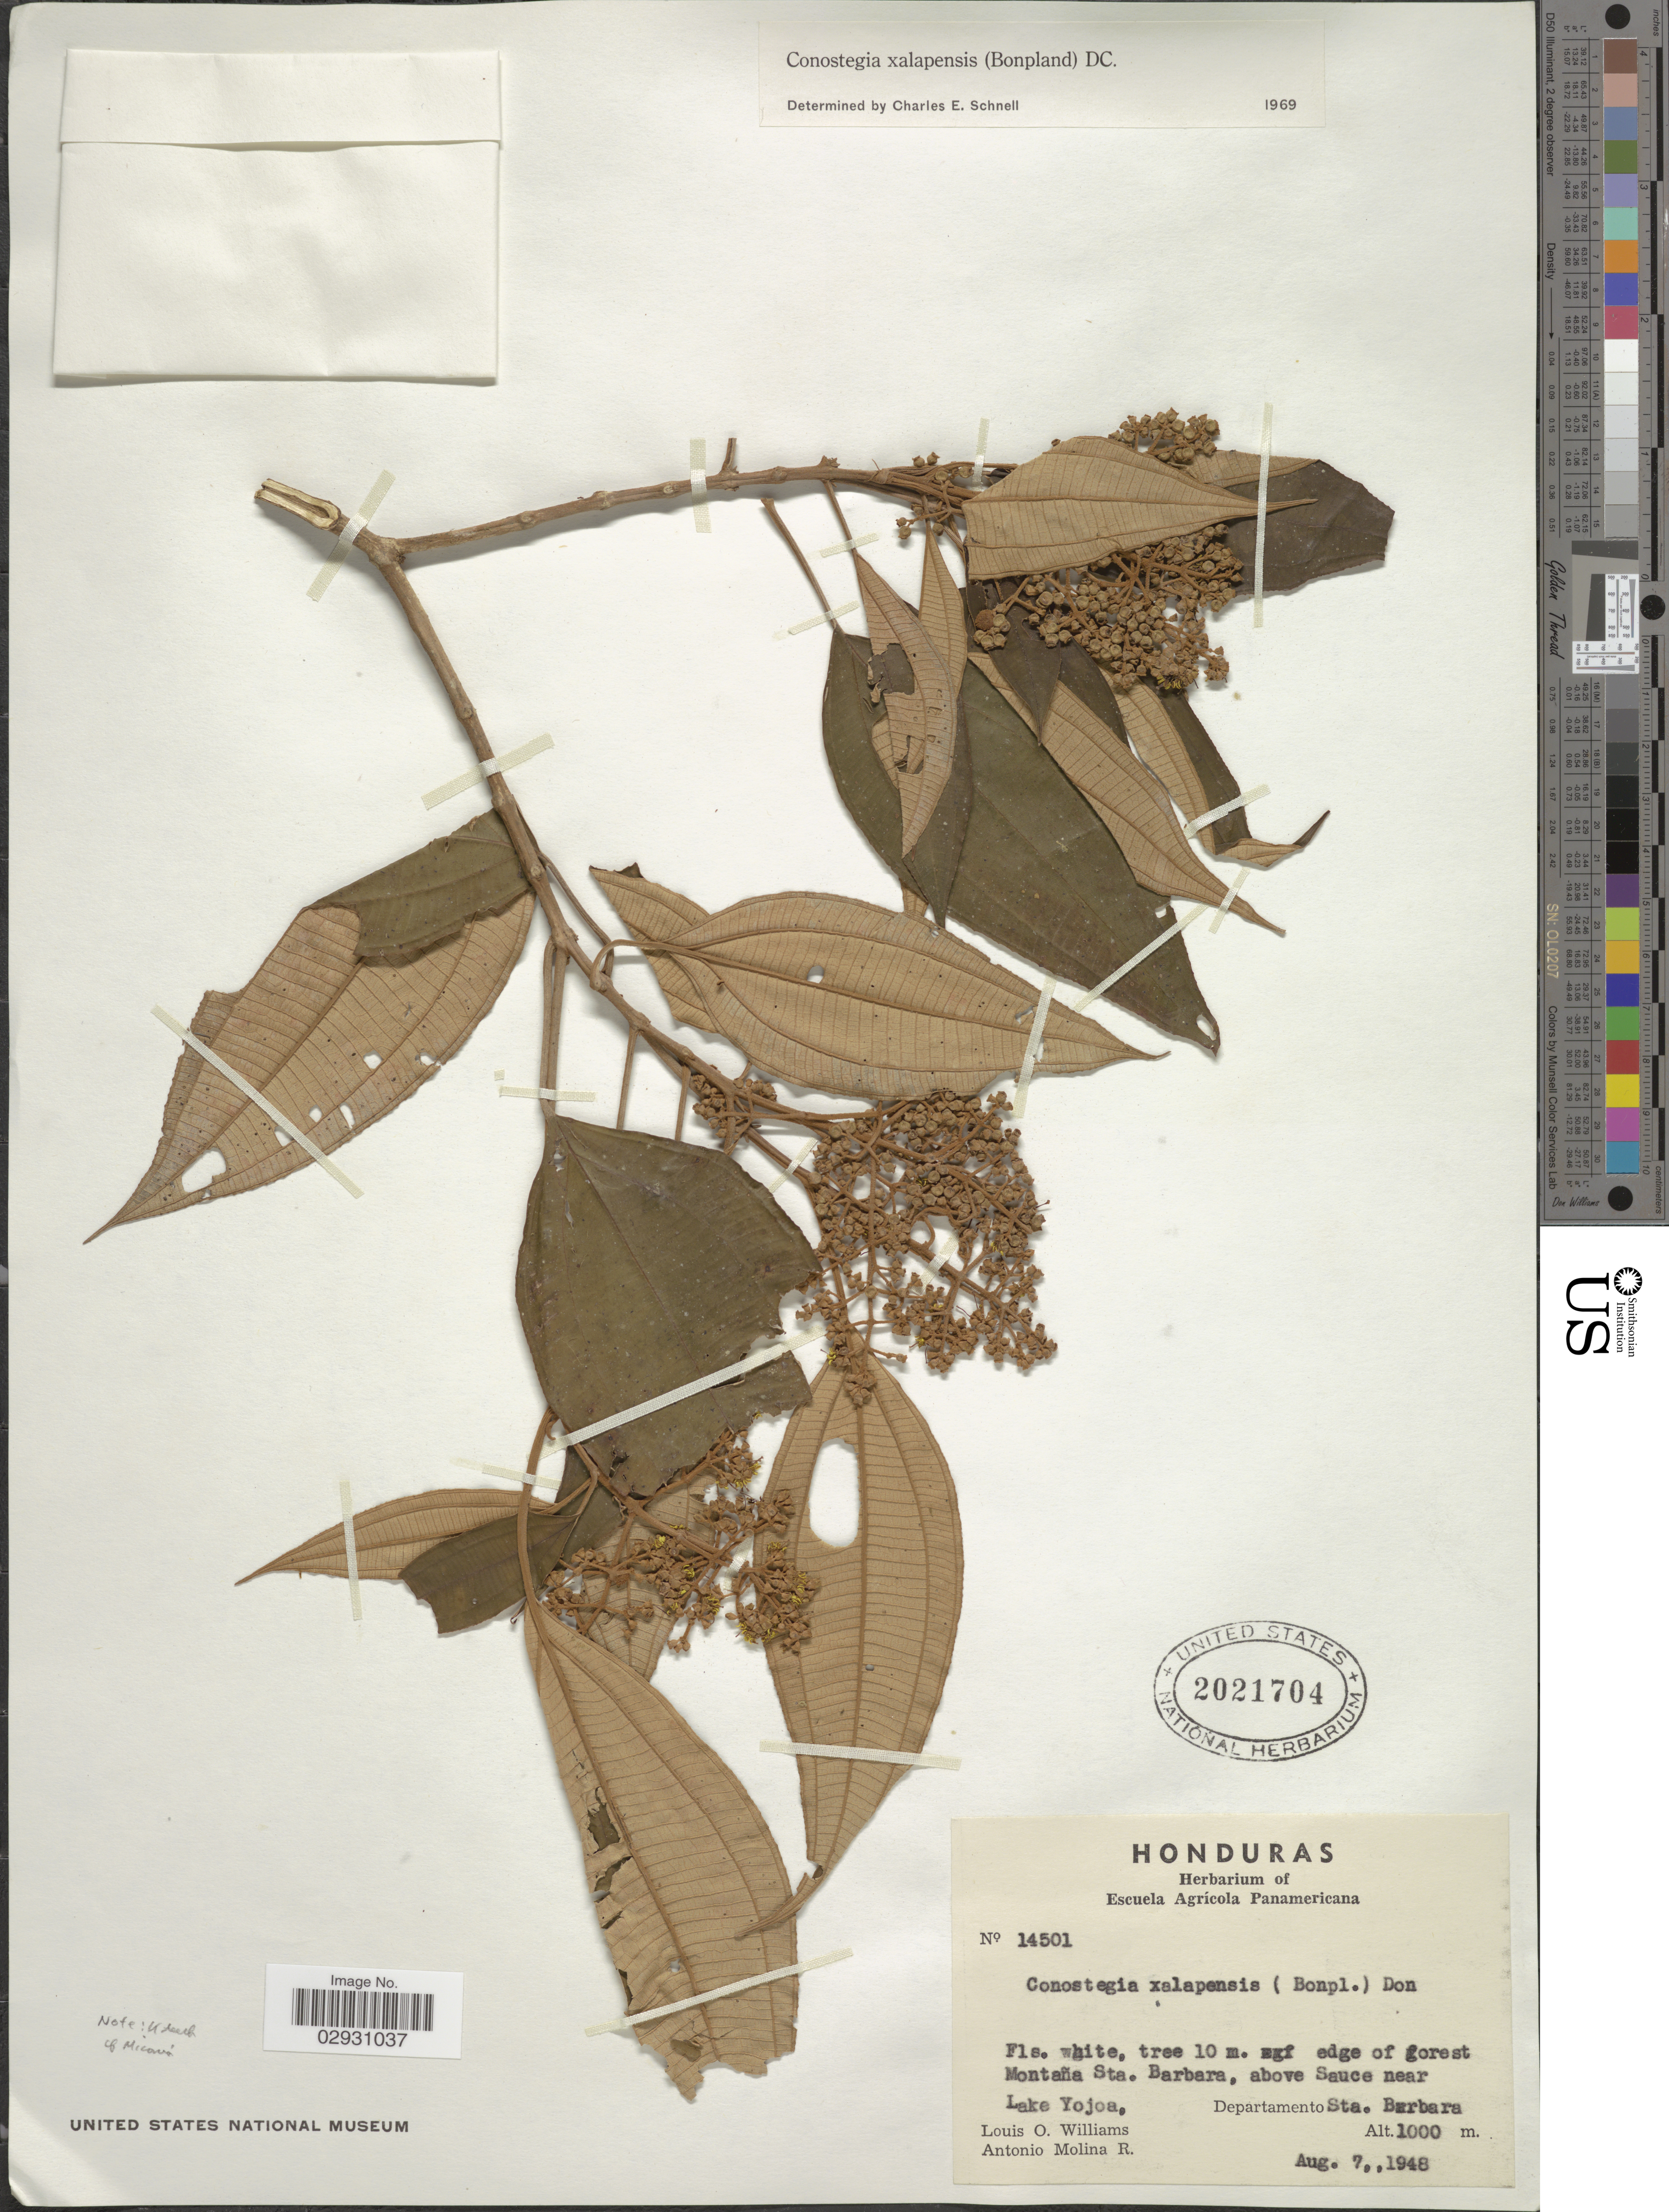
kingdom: Plantae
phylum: Tracheophyta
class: Magnoliopsida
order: Myrtales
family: Melastomataceae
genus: Conostegia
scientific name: Conostegia quadrangularis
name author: Schltdl. ex Steud.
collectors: L. O. Williams & A. Molina R.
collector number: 14501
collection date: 1948-08-07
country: Honduras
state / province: Santa Bárbara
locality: Edge of forest Montaña Sta. Barbara, above Sauce near Lake Yojoa, Departamento Sta. Barbara.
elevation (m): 1000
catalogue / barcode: US 2021704